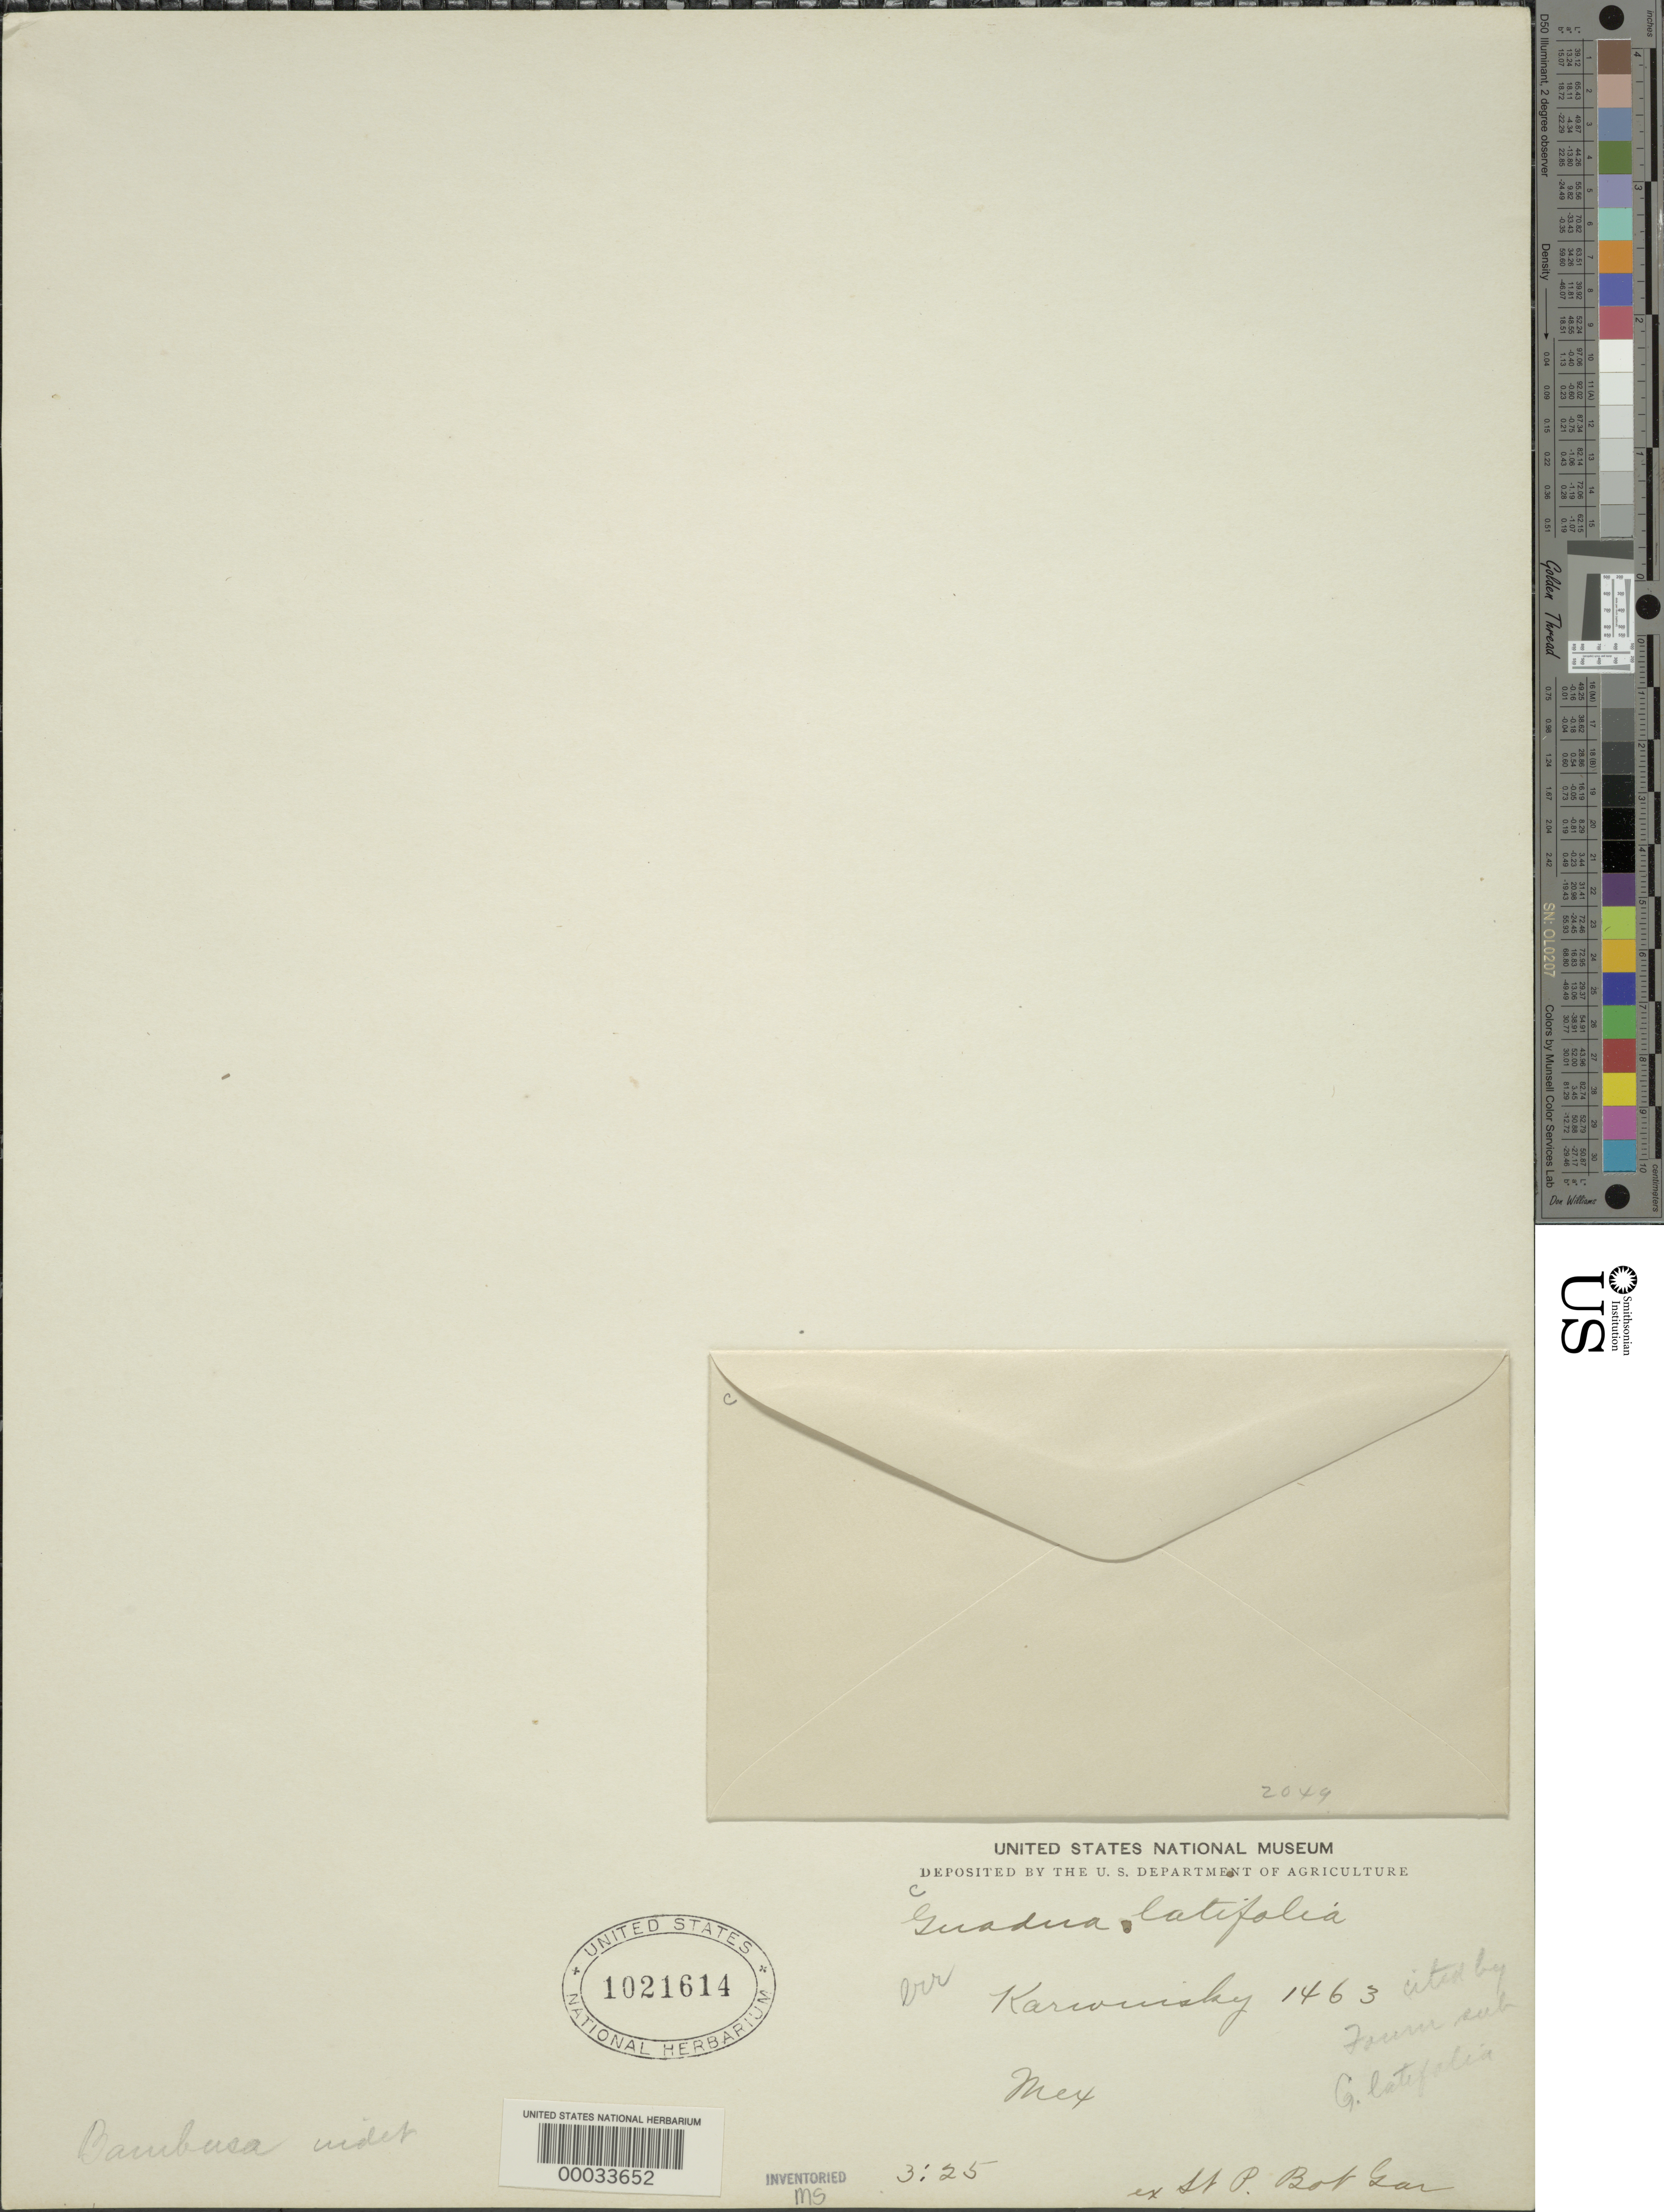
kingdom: Plantae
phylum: Tracheophyta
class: Liliopsida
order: Poales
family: Poaceae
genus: Guadua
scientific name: Guadua amplexifolia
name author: J. Presl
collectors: -. Karivowsky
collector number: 1463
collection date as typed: Mar 1925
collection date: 1925-03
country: Mexico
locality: E of Monserrat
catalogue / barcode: US 1021614